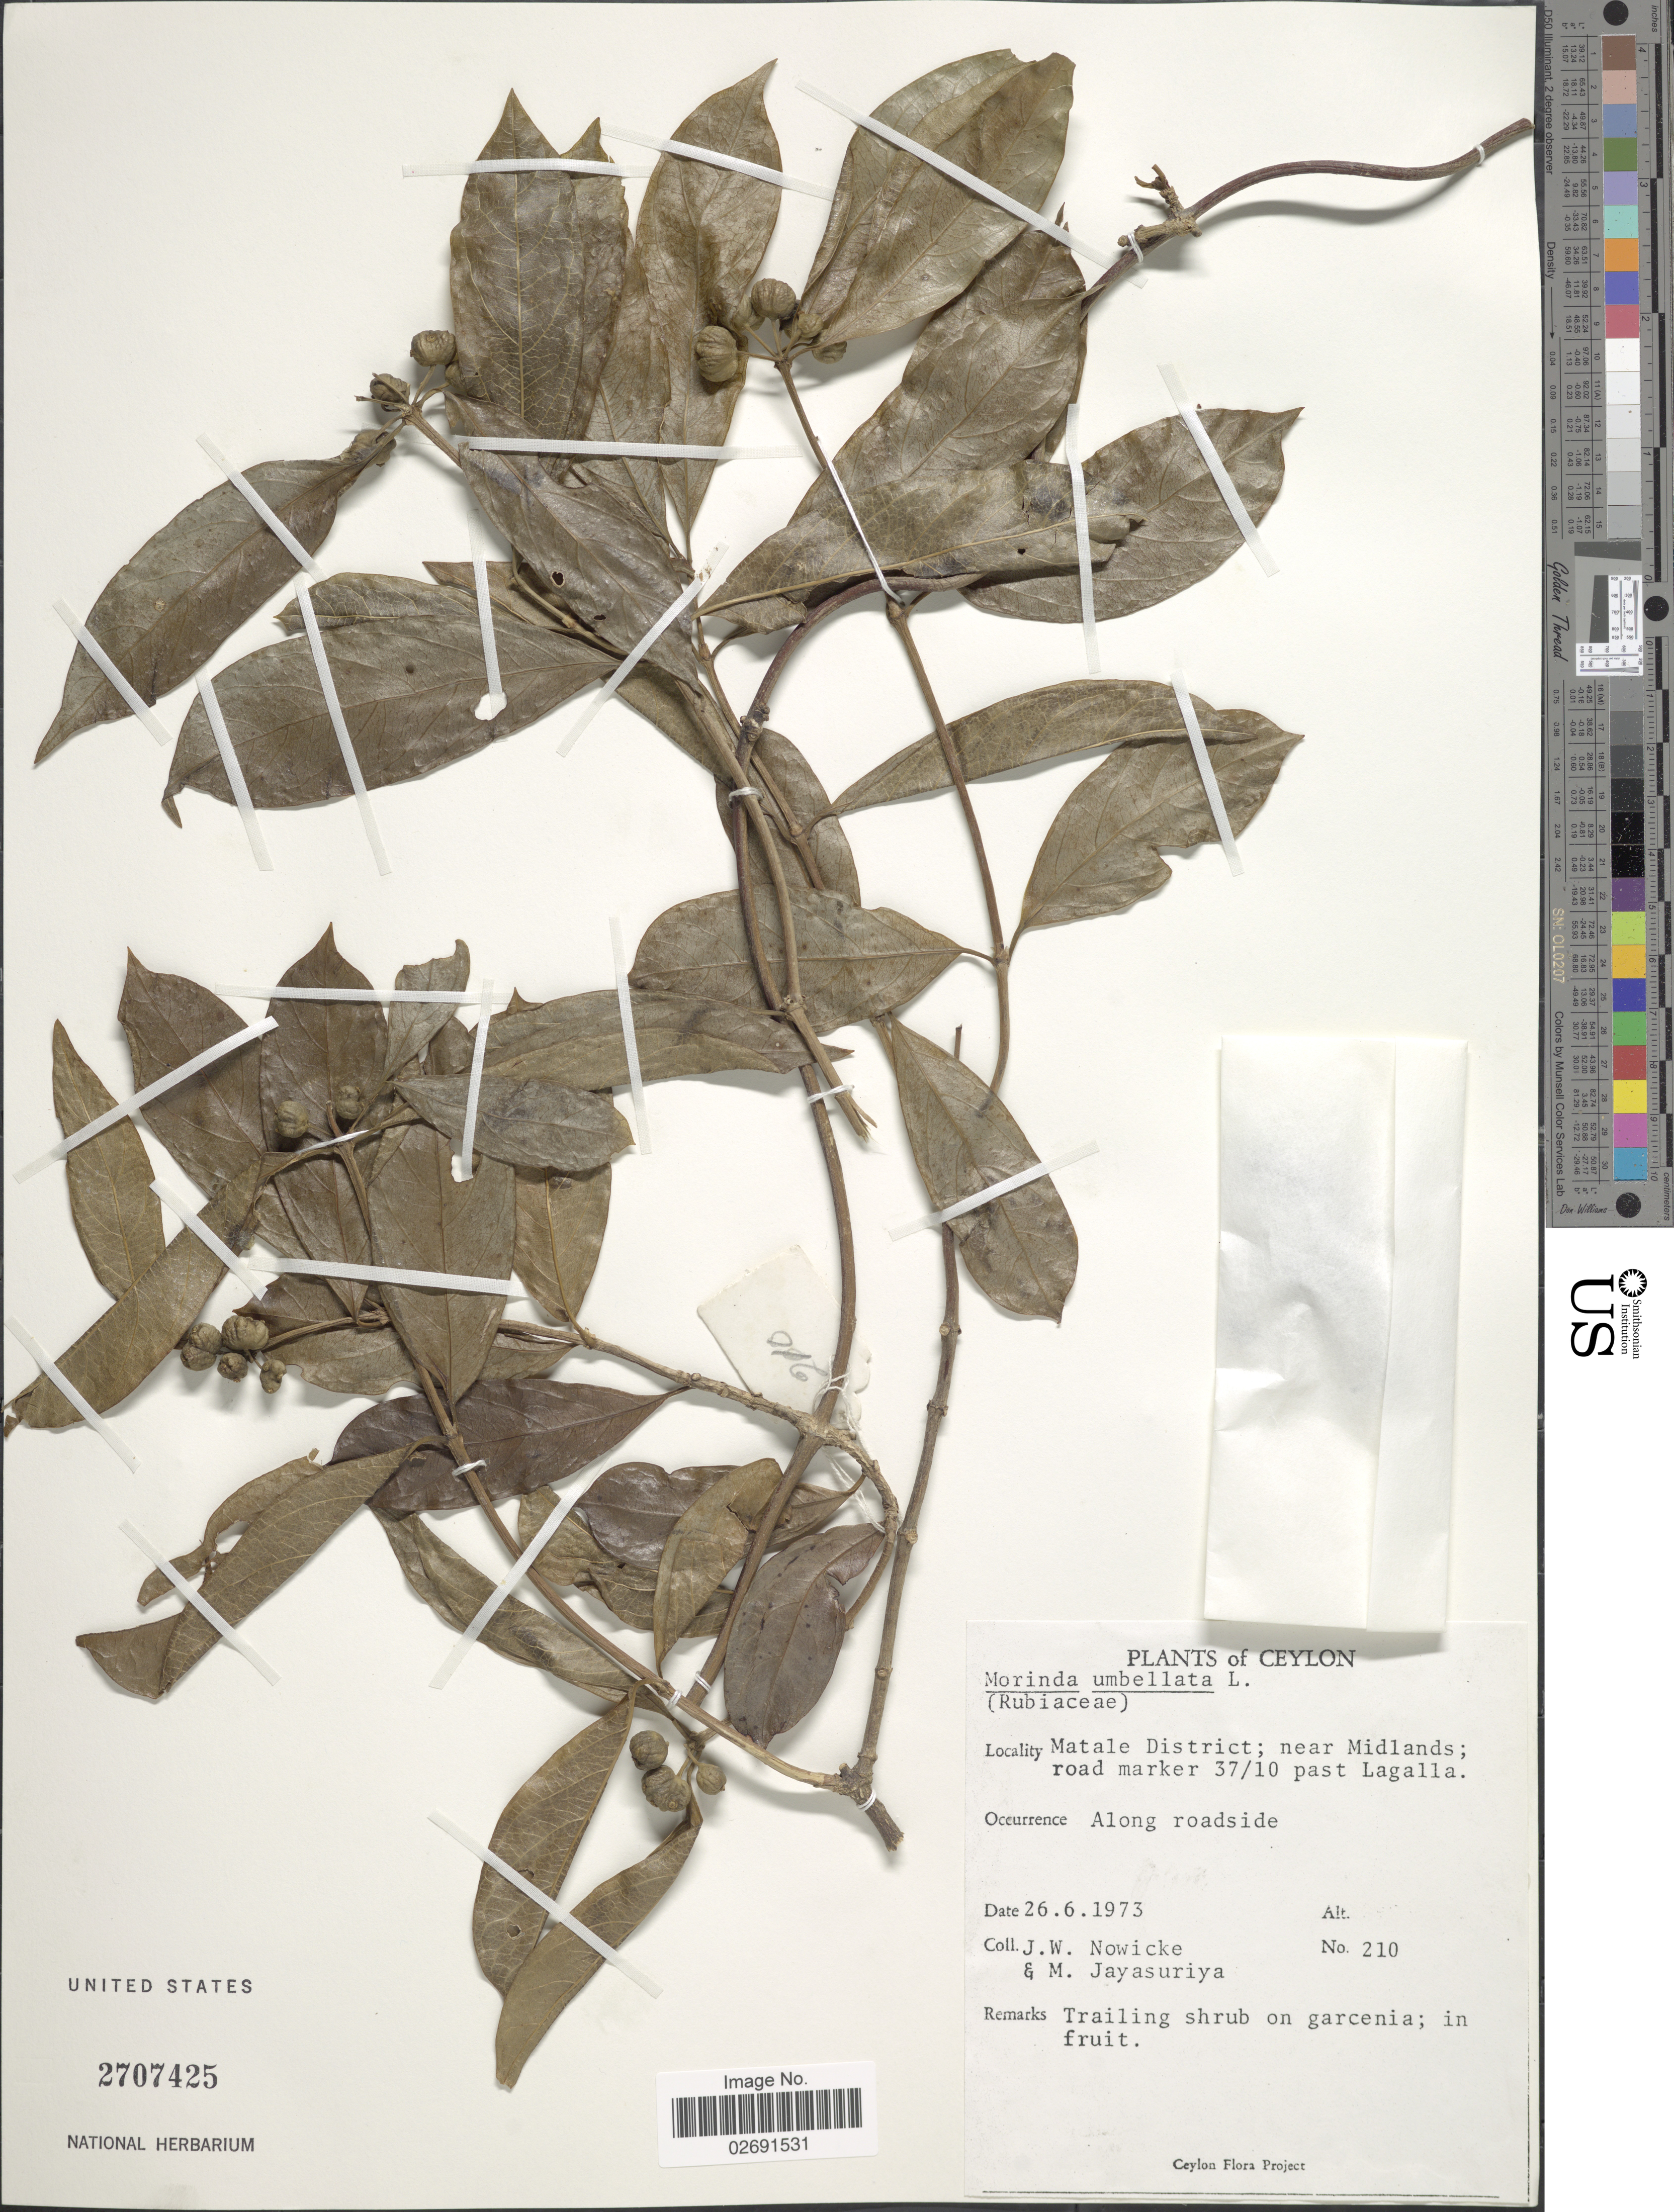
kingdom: Plantae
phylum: Tracheophyta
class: Magnoliopsida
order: Gentianales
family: Rubiaceae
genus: Gynochthodes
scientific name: Gynochthodes umbellata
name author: (L.) Razafim. & B. Bremer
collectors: J. W. Nowicke & M. Jayasuriya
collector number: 210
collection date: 1973-06-26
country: Sri Lanka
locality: Ceylon, Matale District; near Midlands, road marker 37/10 past Lagalla, along roadside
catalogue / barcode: US 2707425